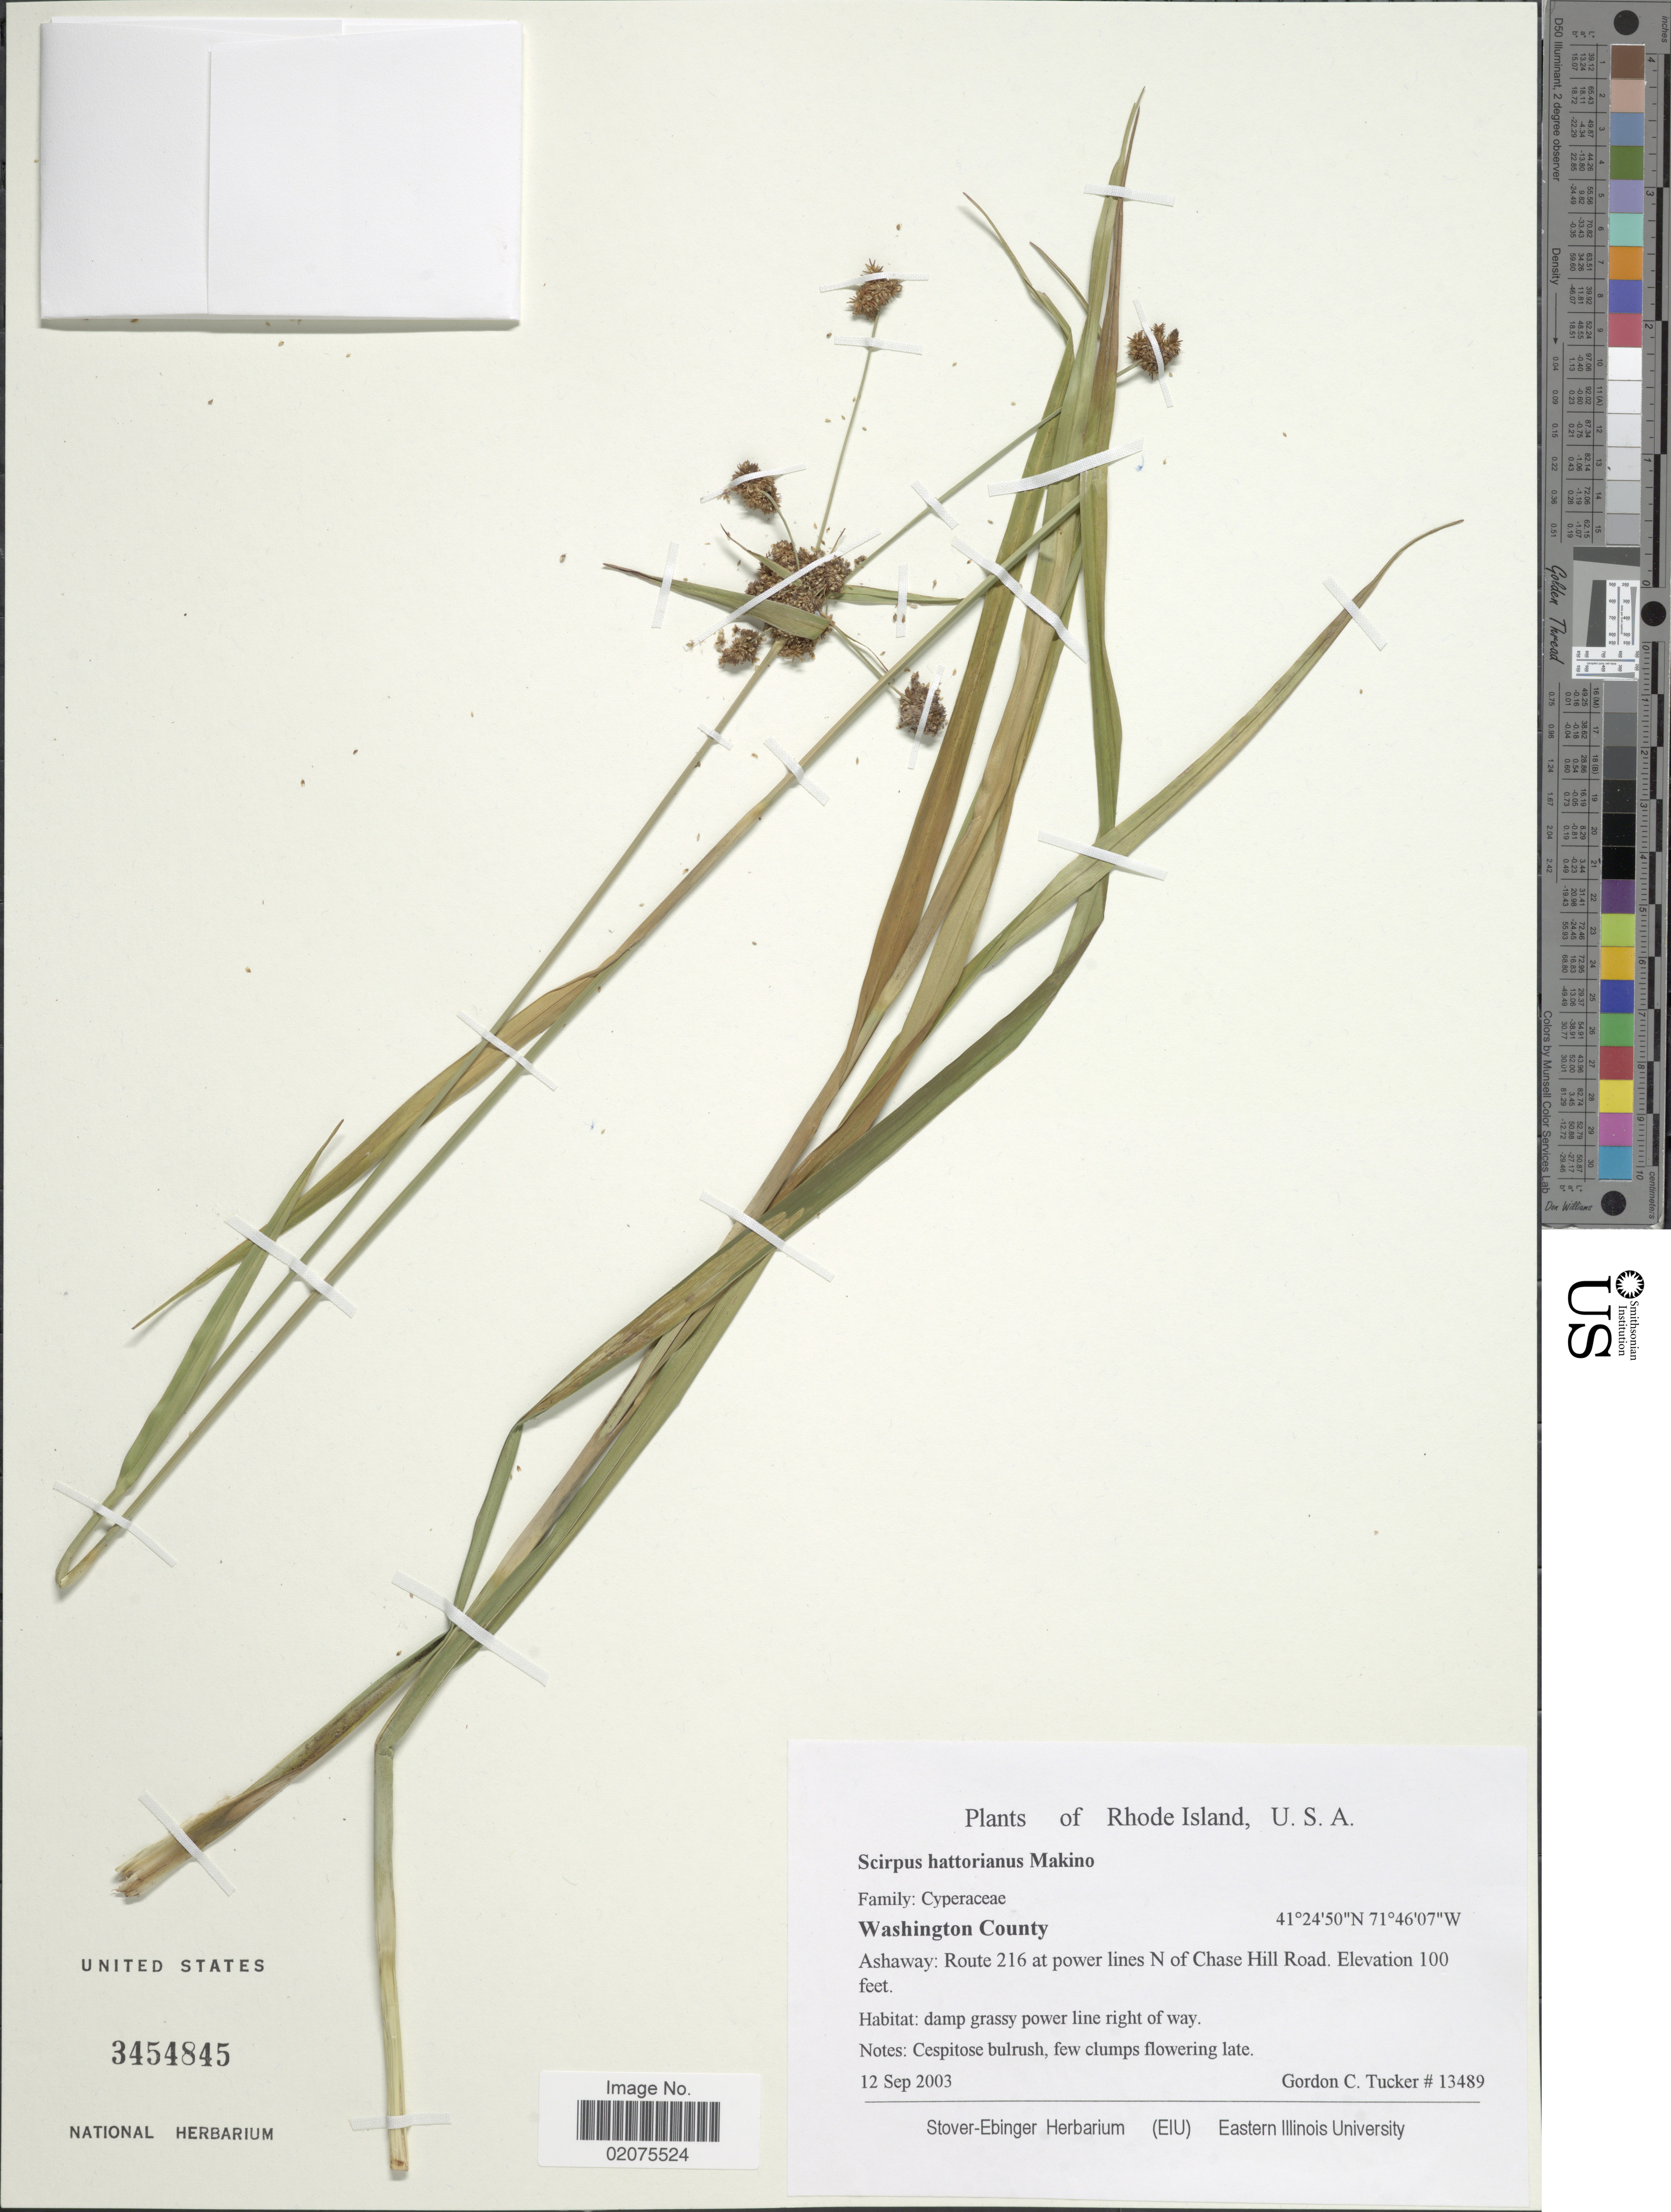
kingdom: Plantae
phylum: Tracheophyta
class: Liliopsida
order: Poales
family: Cyperaceae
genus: Scirpus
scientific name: Scirpus hattorianus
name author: Makino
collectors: G. C. Tucker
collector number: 13489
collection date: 2003-09-12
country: United States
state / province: Rhode Island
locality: Washington County. Ashaway: Route 216 at power lines N of Chase Hill Road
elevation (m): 30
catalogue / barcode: US 3454845